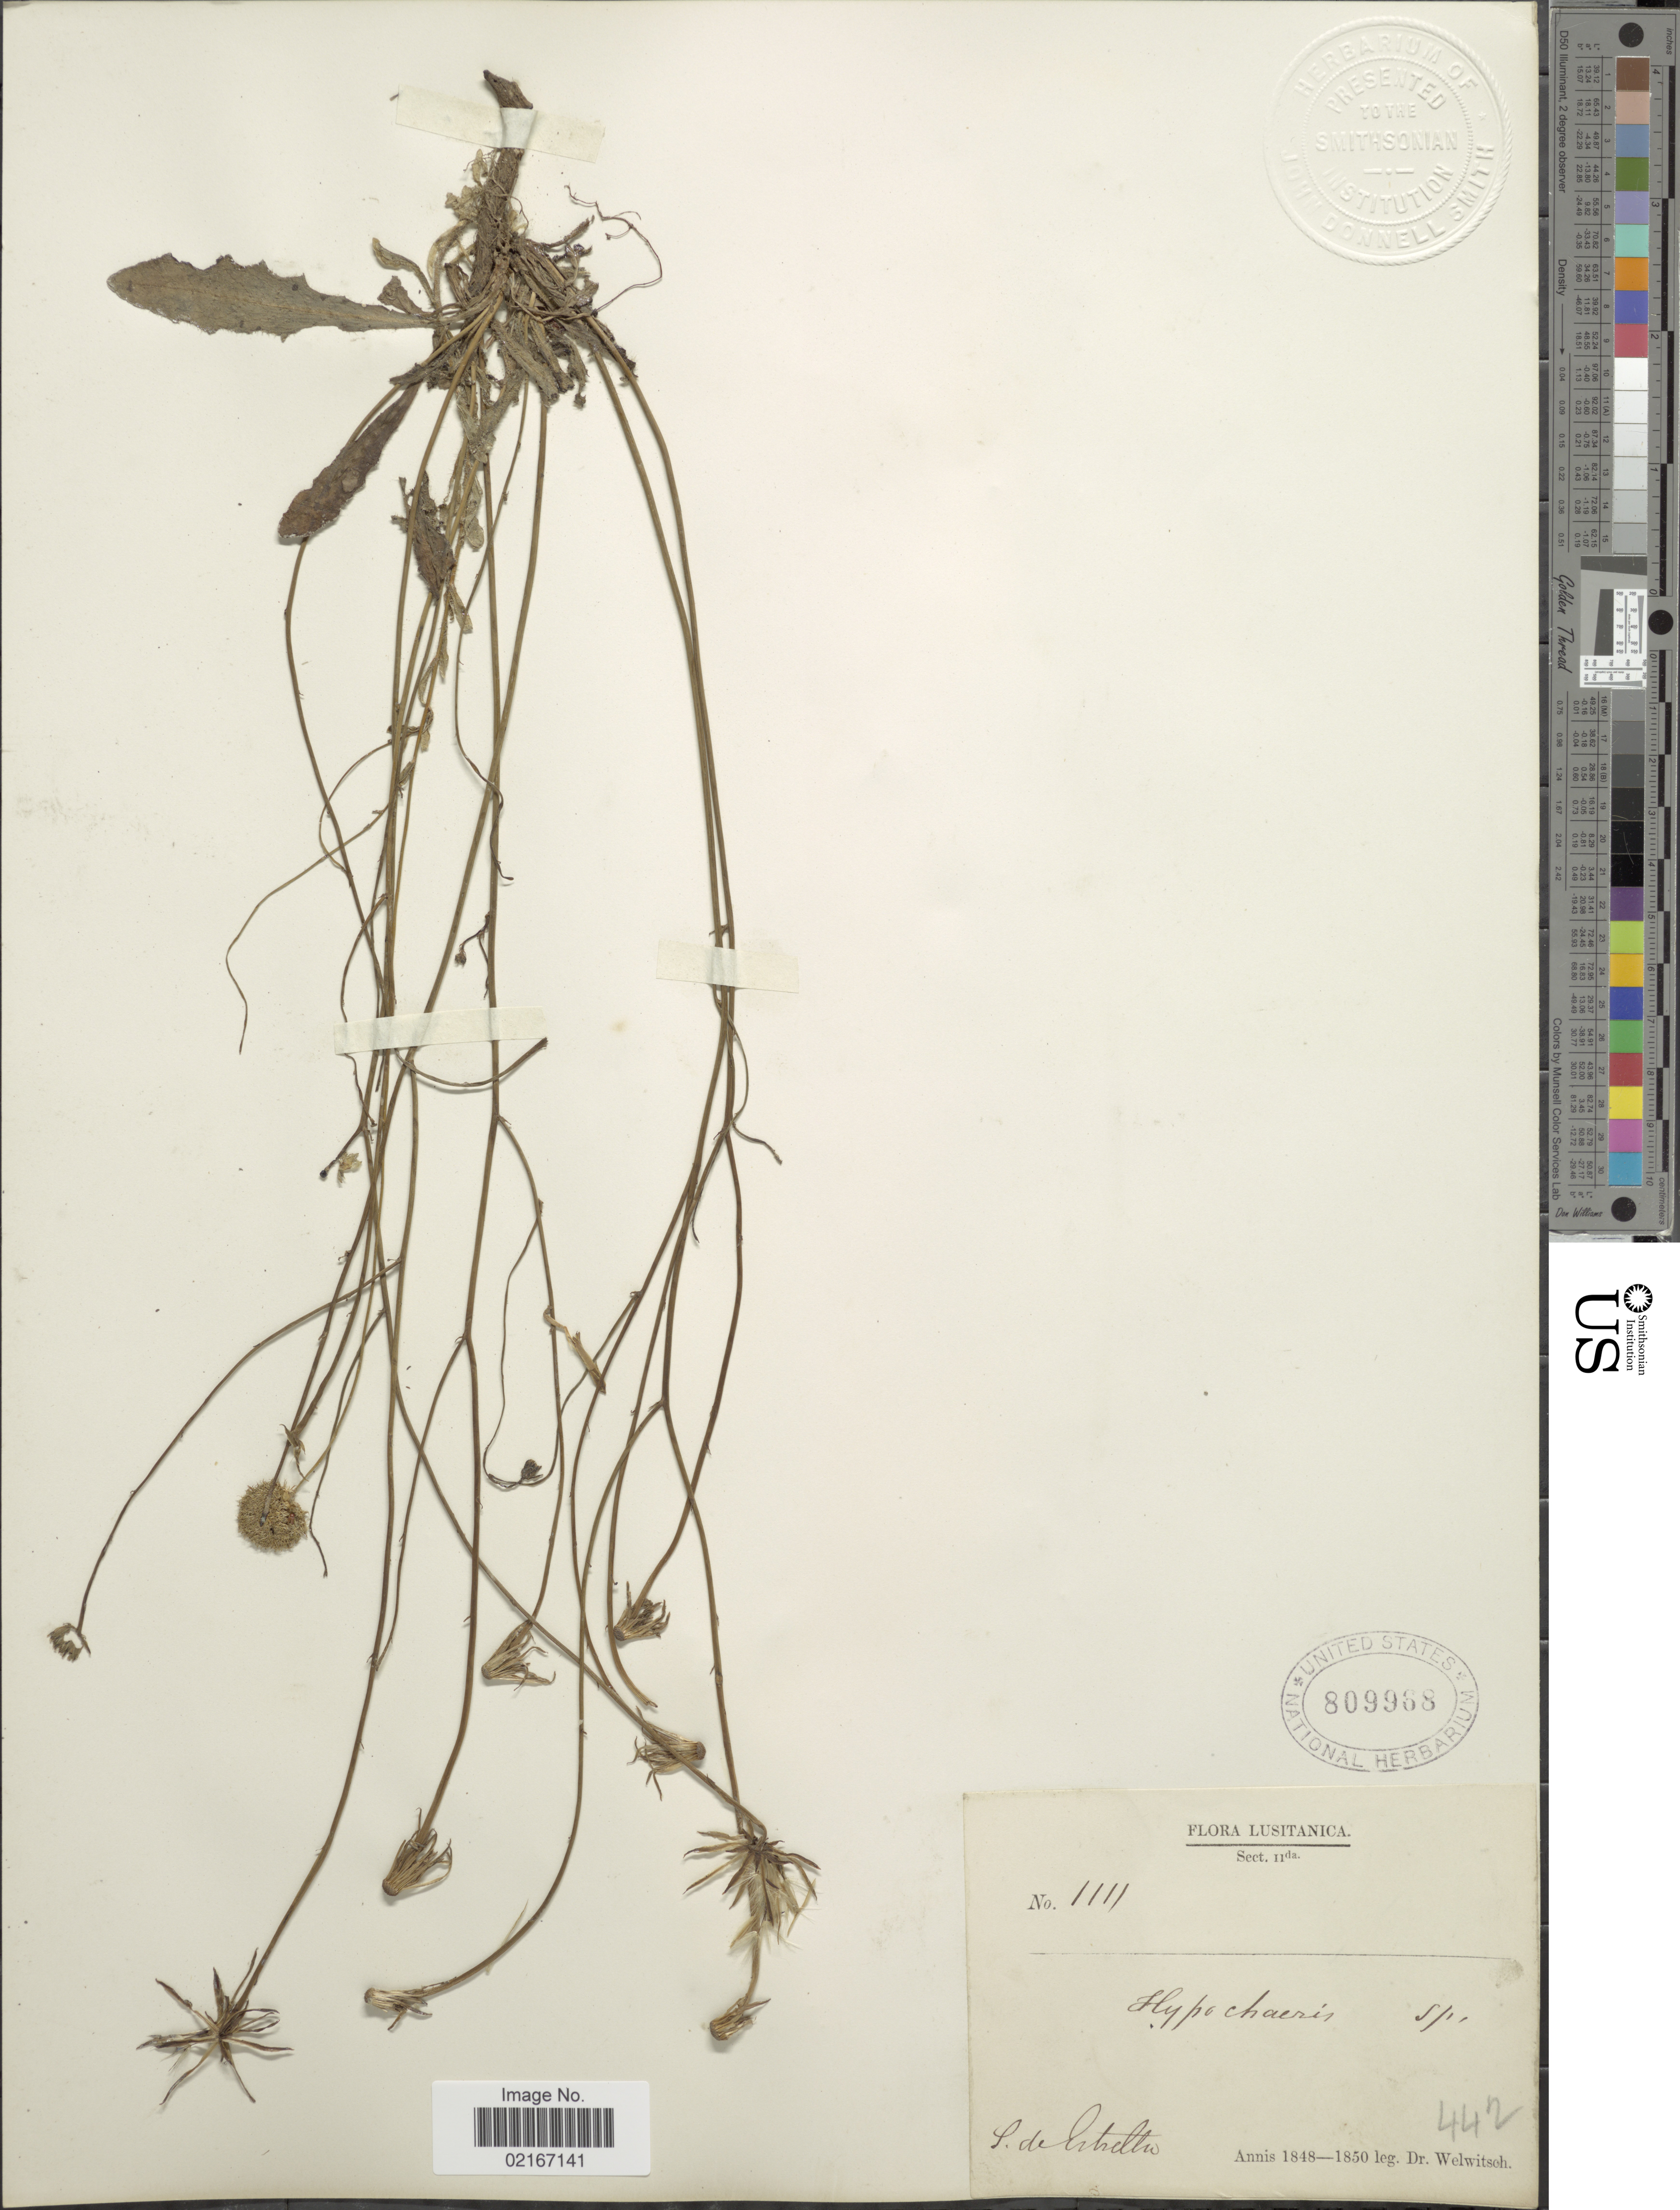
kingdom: Plantae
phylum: Tracheophyta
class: Magnoliopsida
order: Asterales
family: Asteraceae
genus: Hypochaeris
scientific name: Hypochaeris sp.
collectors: -. Welwitsch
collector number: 1111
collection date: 1848/1850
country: Portugal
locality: Lusitanica, S. de Erhelho [interpreted]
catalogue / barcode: US 809968